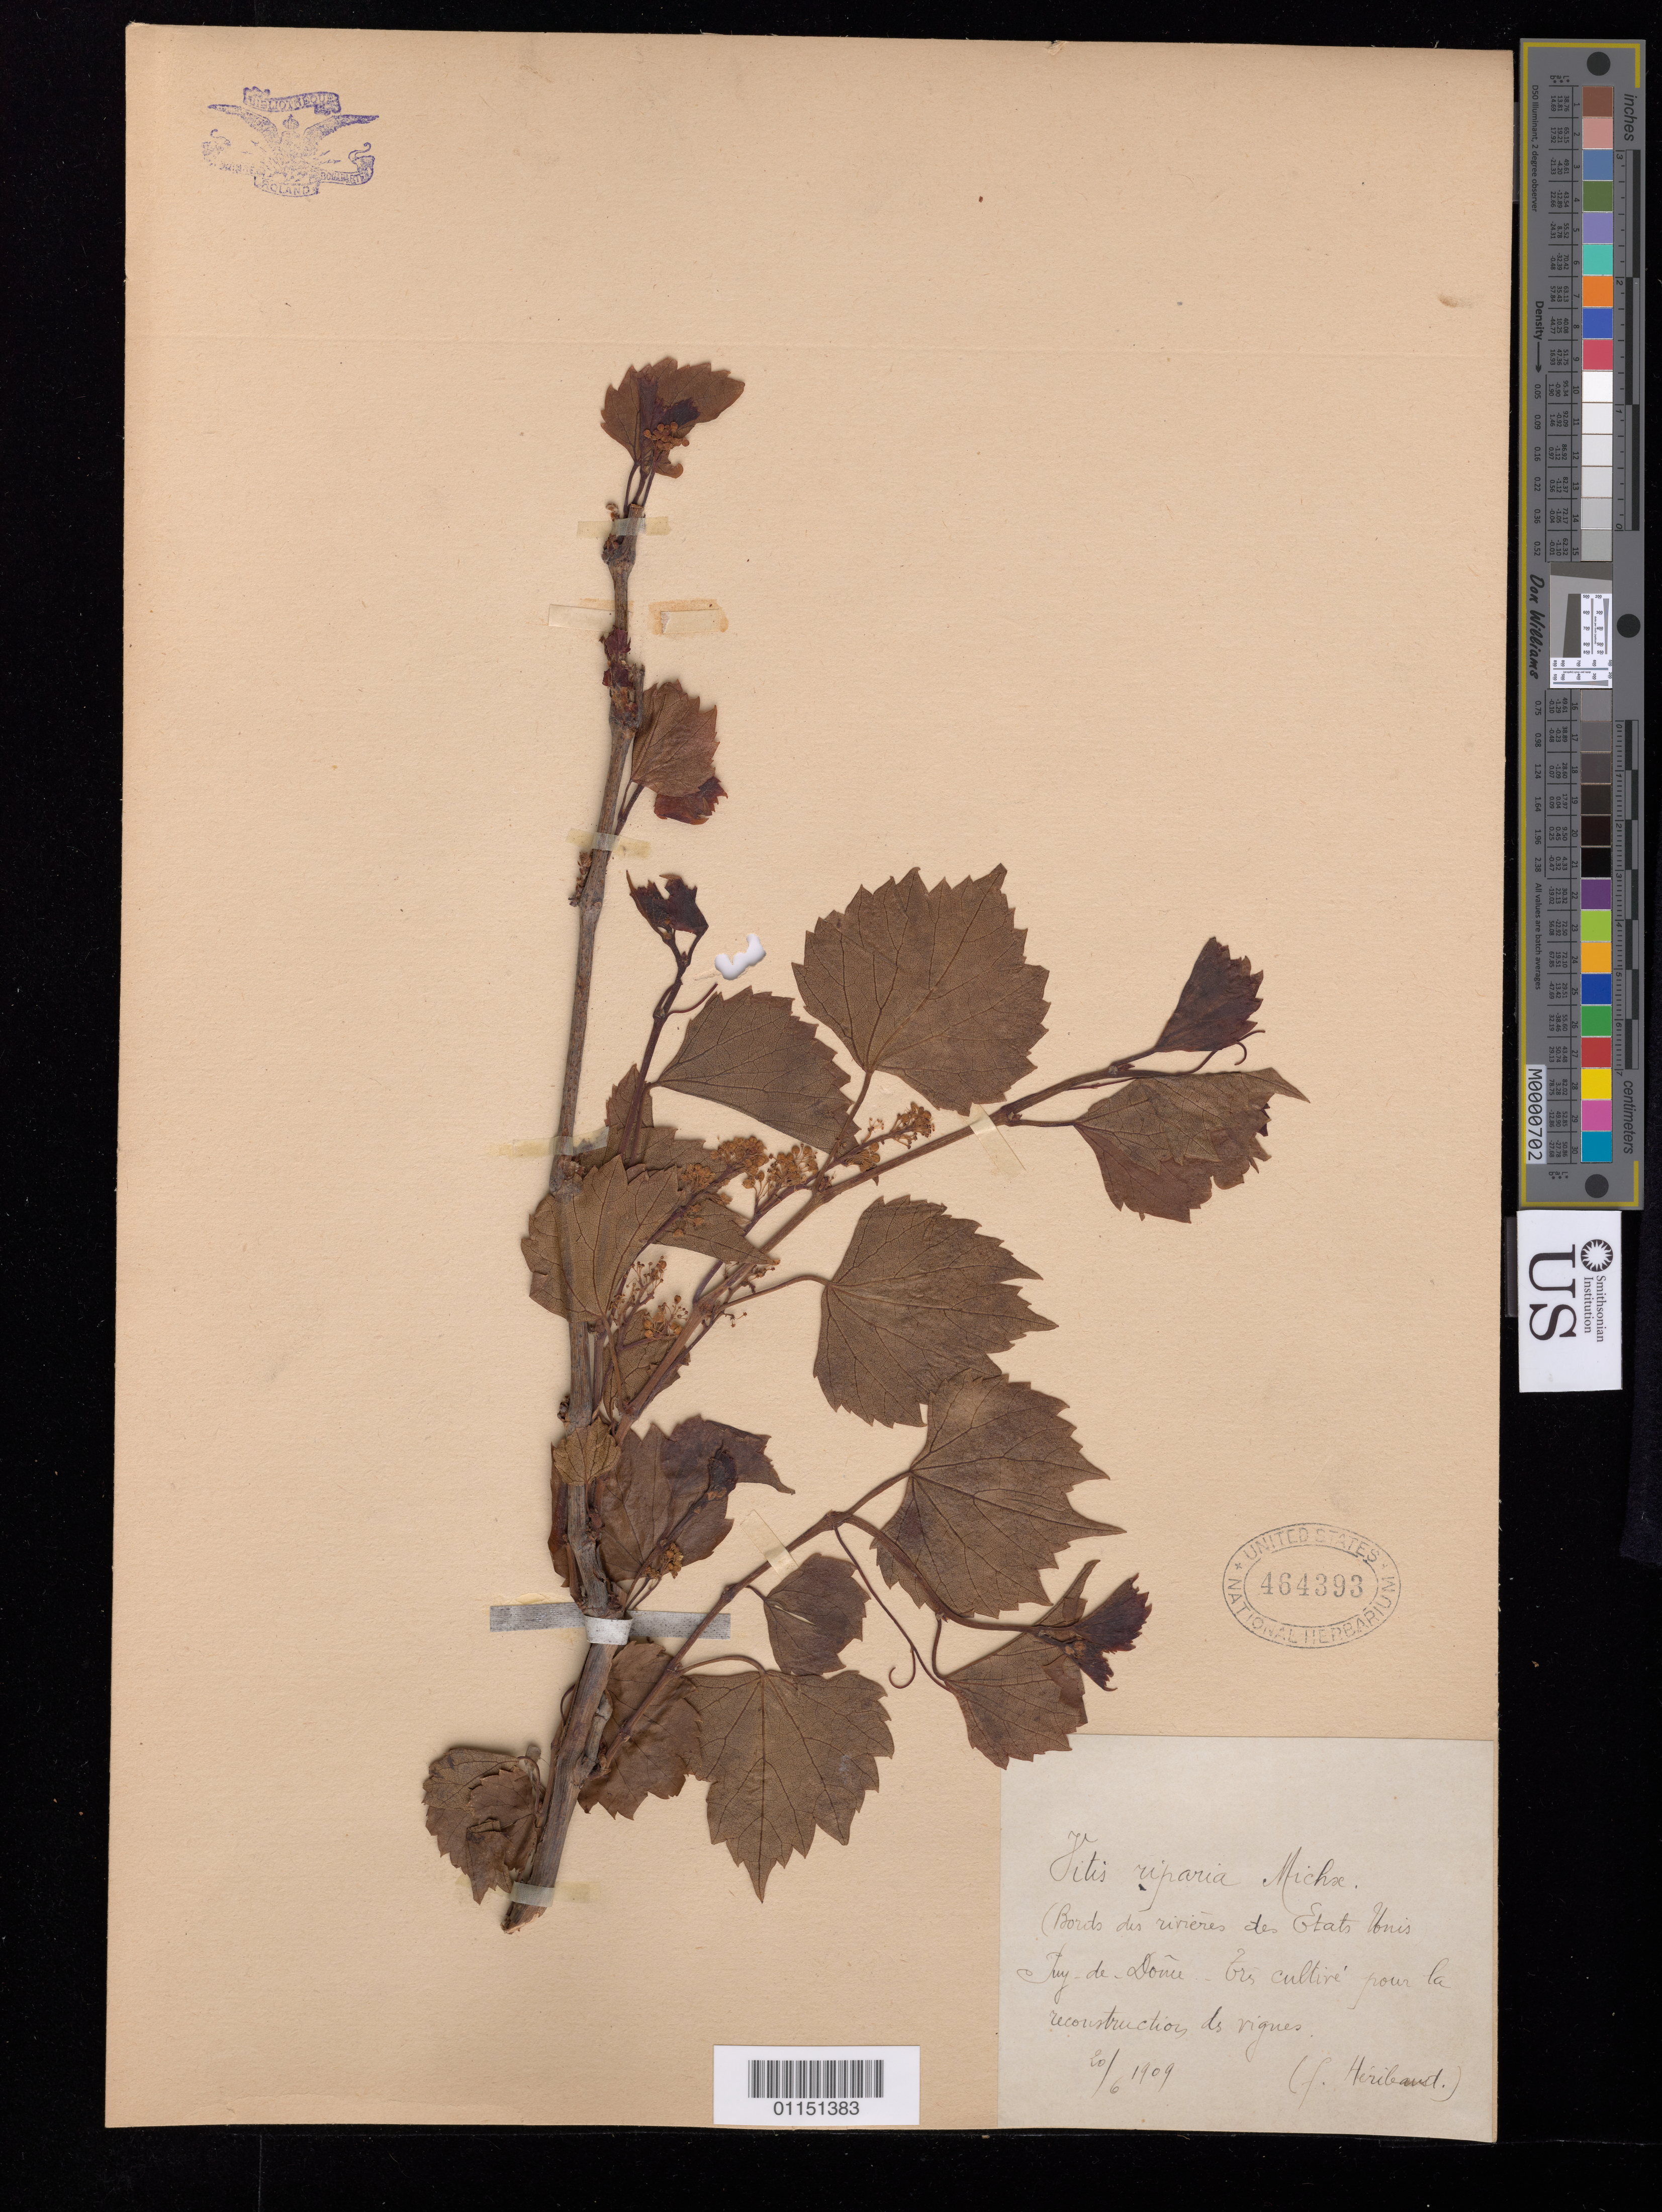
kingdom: Plantae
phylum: Tracheophyta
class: Magnoliopsida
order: Vitales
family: Vitaceae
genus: Vitis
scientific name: Vitis riparia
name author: Michx.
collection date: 1909-06-20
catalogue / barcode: US 464393